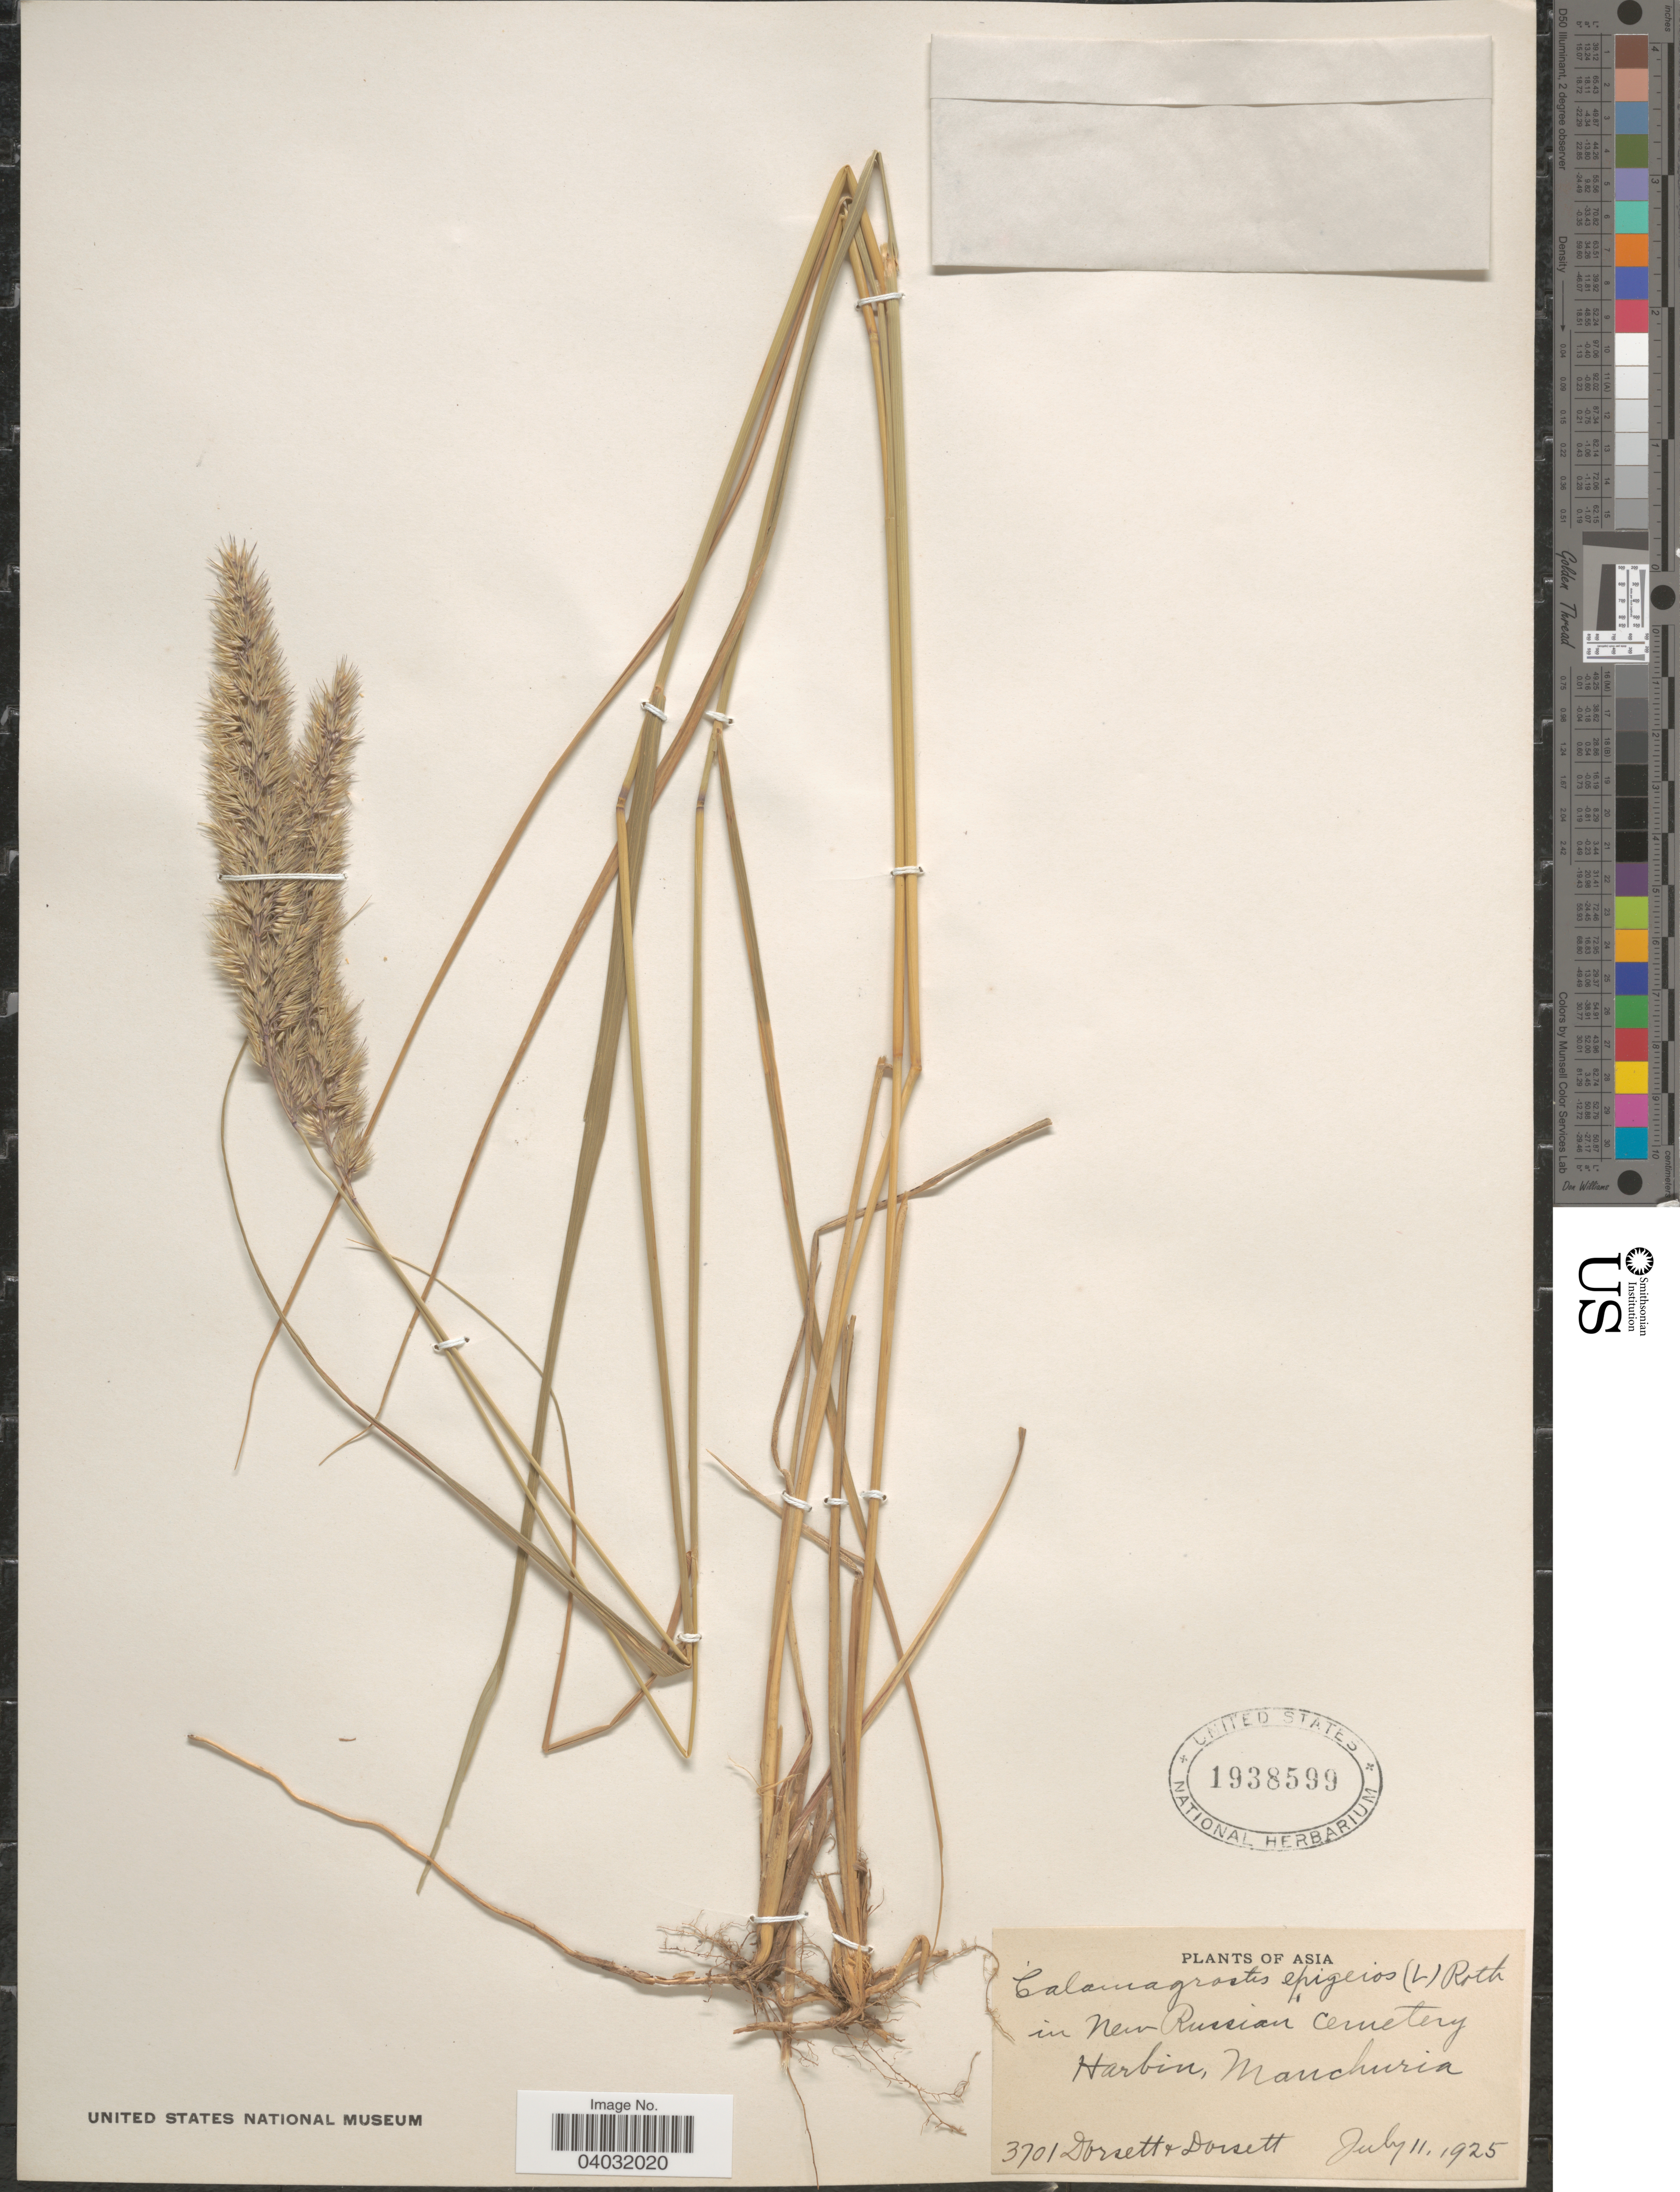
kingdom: Plantae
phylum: Tracheophyta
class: Liliopsida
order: Poales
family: Poaceae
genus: Calamagrostis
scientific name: Calamagrostis epigeios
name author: (L.) Roth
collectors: -- Dorsett & -- Dorsett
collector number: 3701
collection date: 1925-07-11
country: China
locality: Asia. In new Russian cemetery, Harbin, Manchuria.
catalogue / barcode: US 1938599